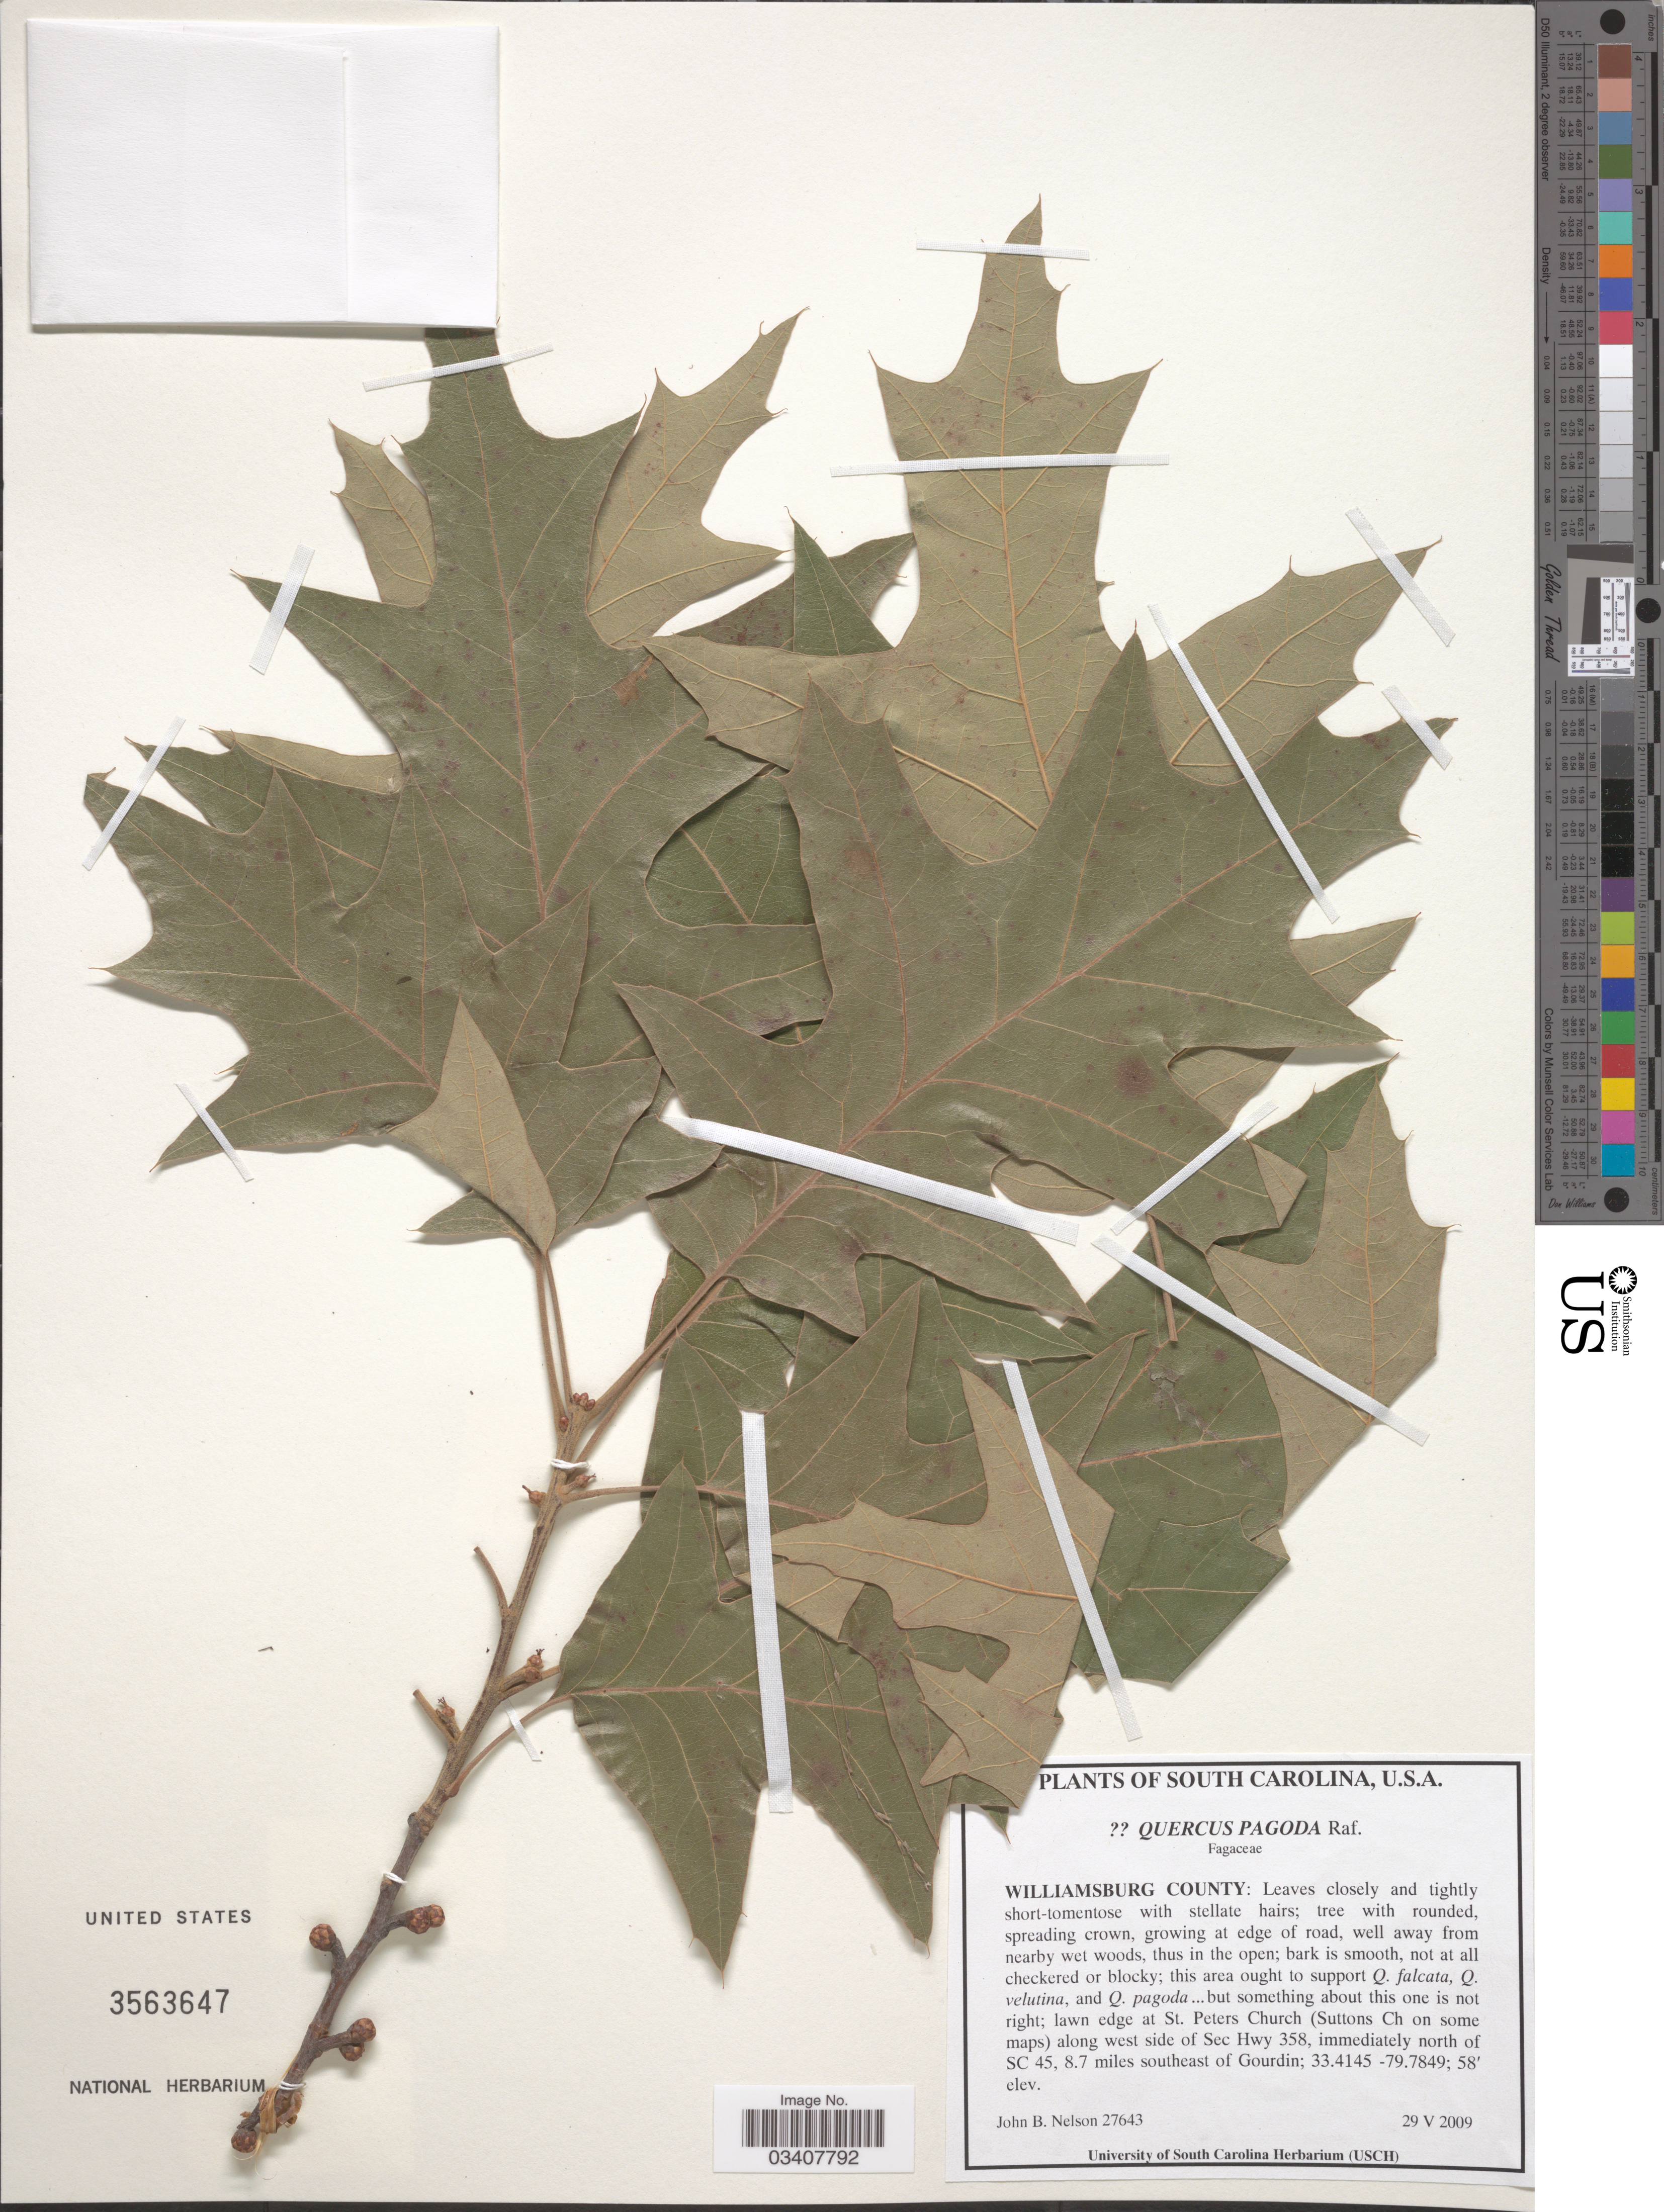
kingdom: Plantae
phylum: Tracheophyta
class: Magnoliopsida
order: Fagales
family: Fagaceae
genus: Quercus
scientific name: Quercus pagodifolia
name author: (Elliott) Ashe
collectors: J. B. Nelson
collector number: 27643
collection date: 2009-05-29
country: United States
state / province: South Carolina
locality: Williamsburg County: lawn edge at St. Peters Church (Suttons Ch on some maps) along west side of Sec Hwy 358, immediately north of SC 45, 8.7 miles southeast of Gourdin.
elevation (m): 18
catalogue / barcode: US 3563647